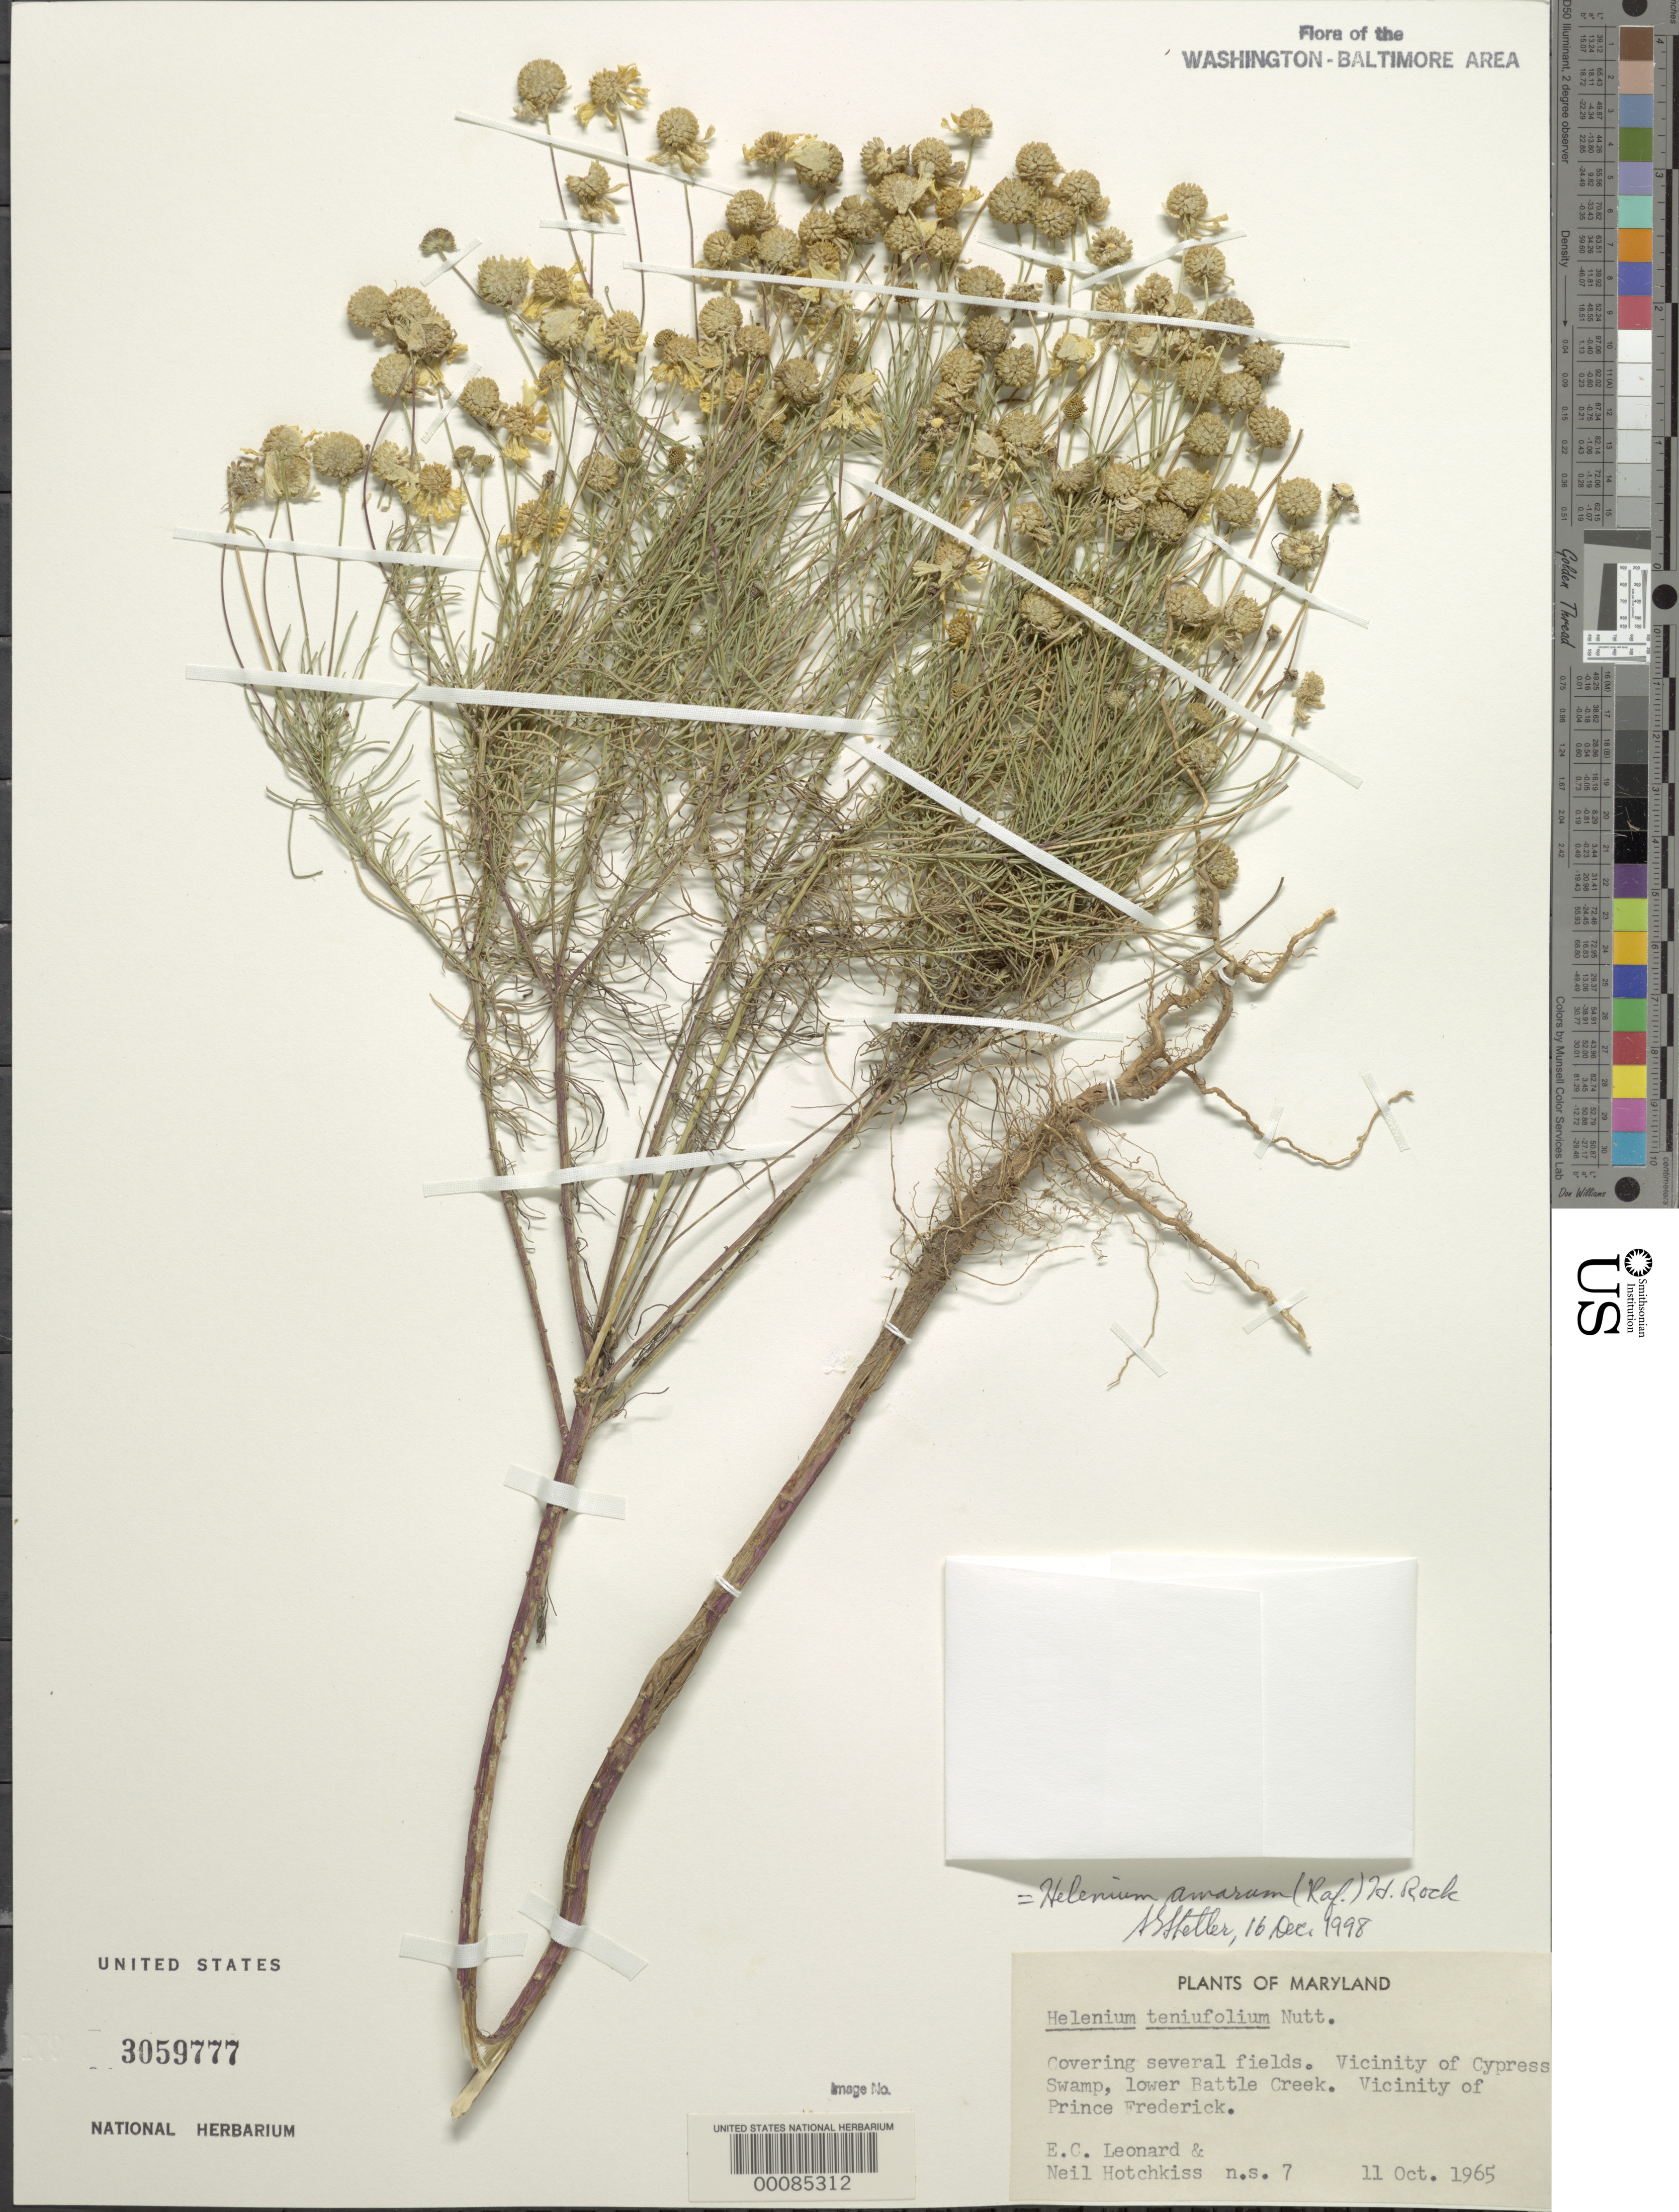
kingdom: Plantae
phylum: Tracheophyta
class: Magnoliopsida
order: Asterales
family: Asteraceae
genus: Helenium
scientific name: Helenium amarum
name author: (Raf.) H. Rock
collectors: E. C. Leonard & N. Hotchkiss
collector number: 7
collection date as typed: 11 Oct 1965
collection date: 1965-10-11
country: United States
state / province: Maryland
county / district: Calvert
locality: Cypress Swamp Lower Battle Creek Prince Frederick vicinity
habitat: Fields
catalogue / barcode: US 3059777